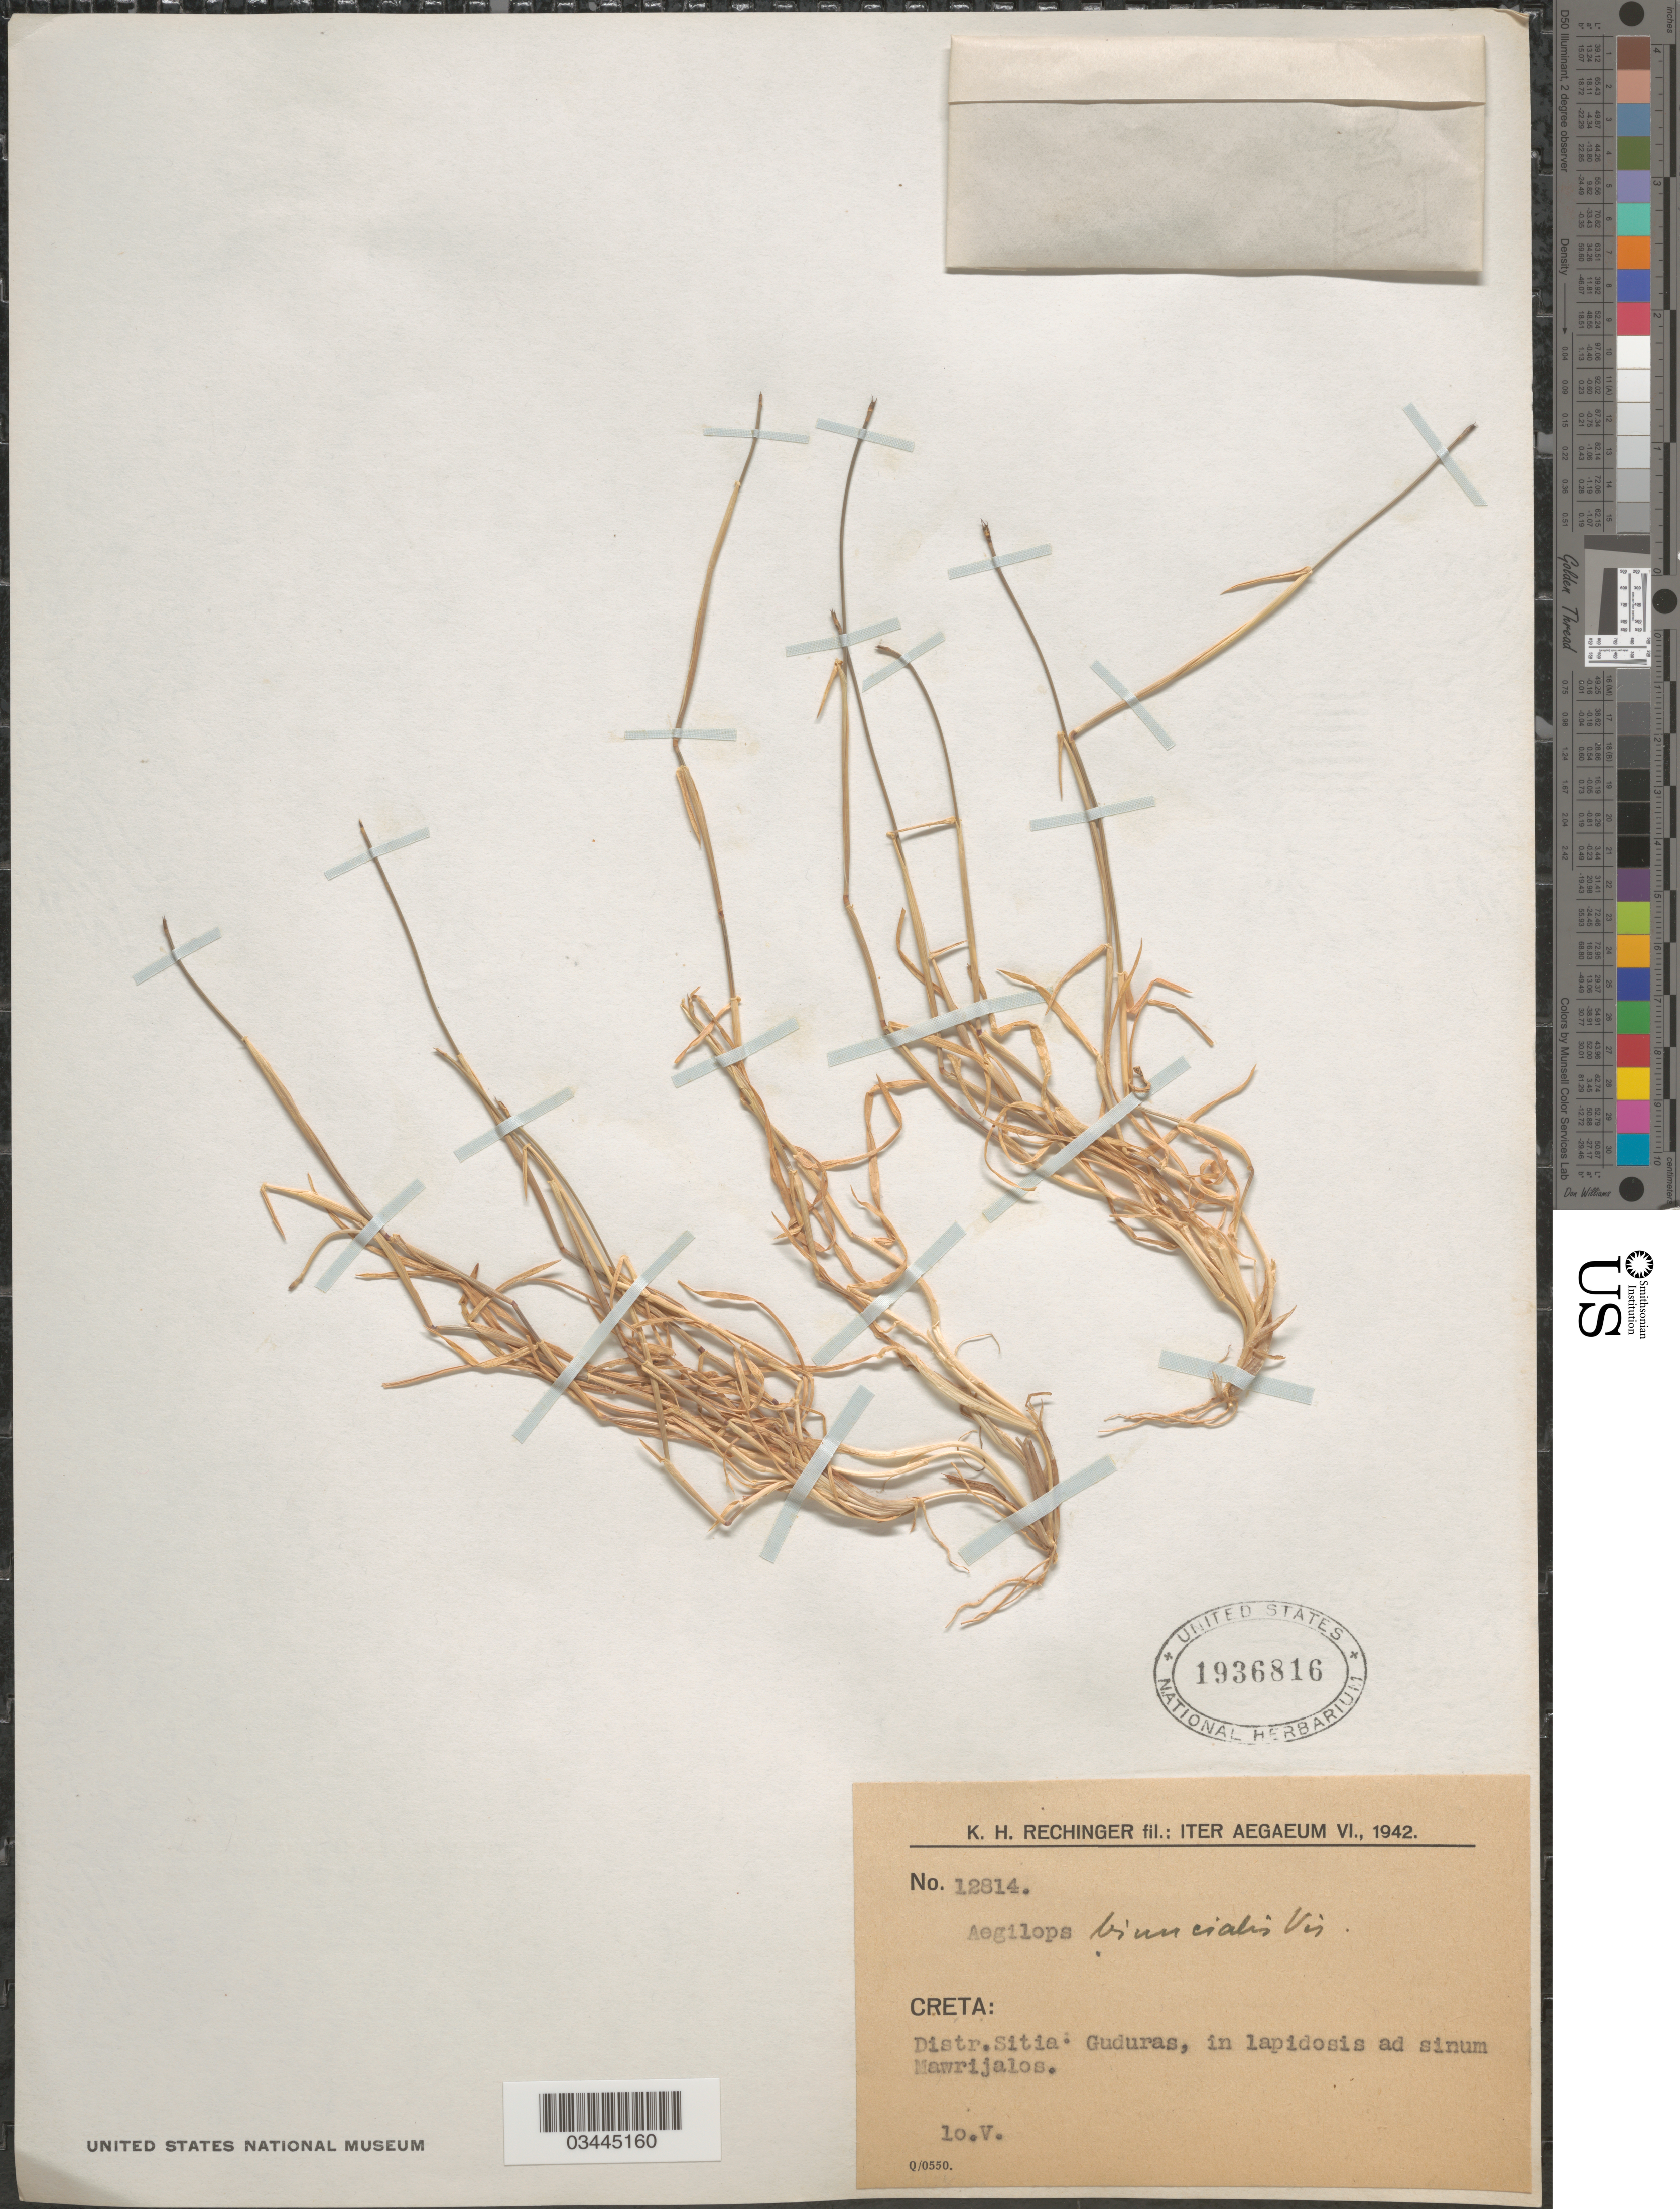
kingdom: Plantae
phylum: Tracheophyta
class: Liliopsida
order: Poales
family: Poaceae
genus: Aegilops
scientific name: Aegilops triuncialis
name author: L.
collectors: K. H. Rechinger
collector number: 12814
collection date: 1942-05-10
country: Greece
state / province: Crete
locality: Iter Aegaeum VI., 1942. Creta: Distr. Sitia. Guduras, in lapidosis ad sinum Mawrijalos.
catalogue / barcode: US 1936816